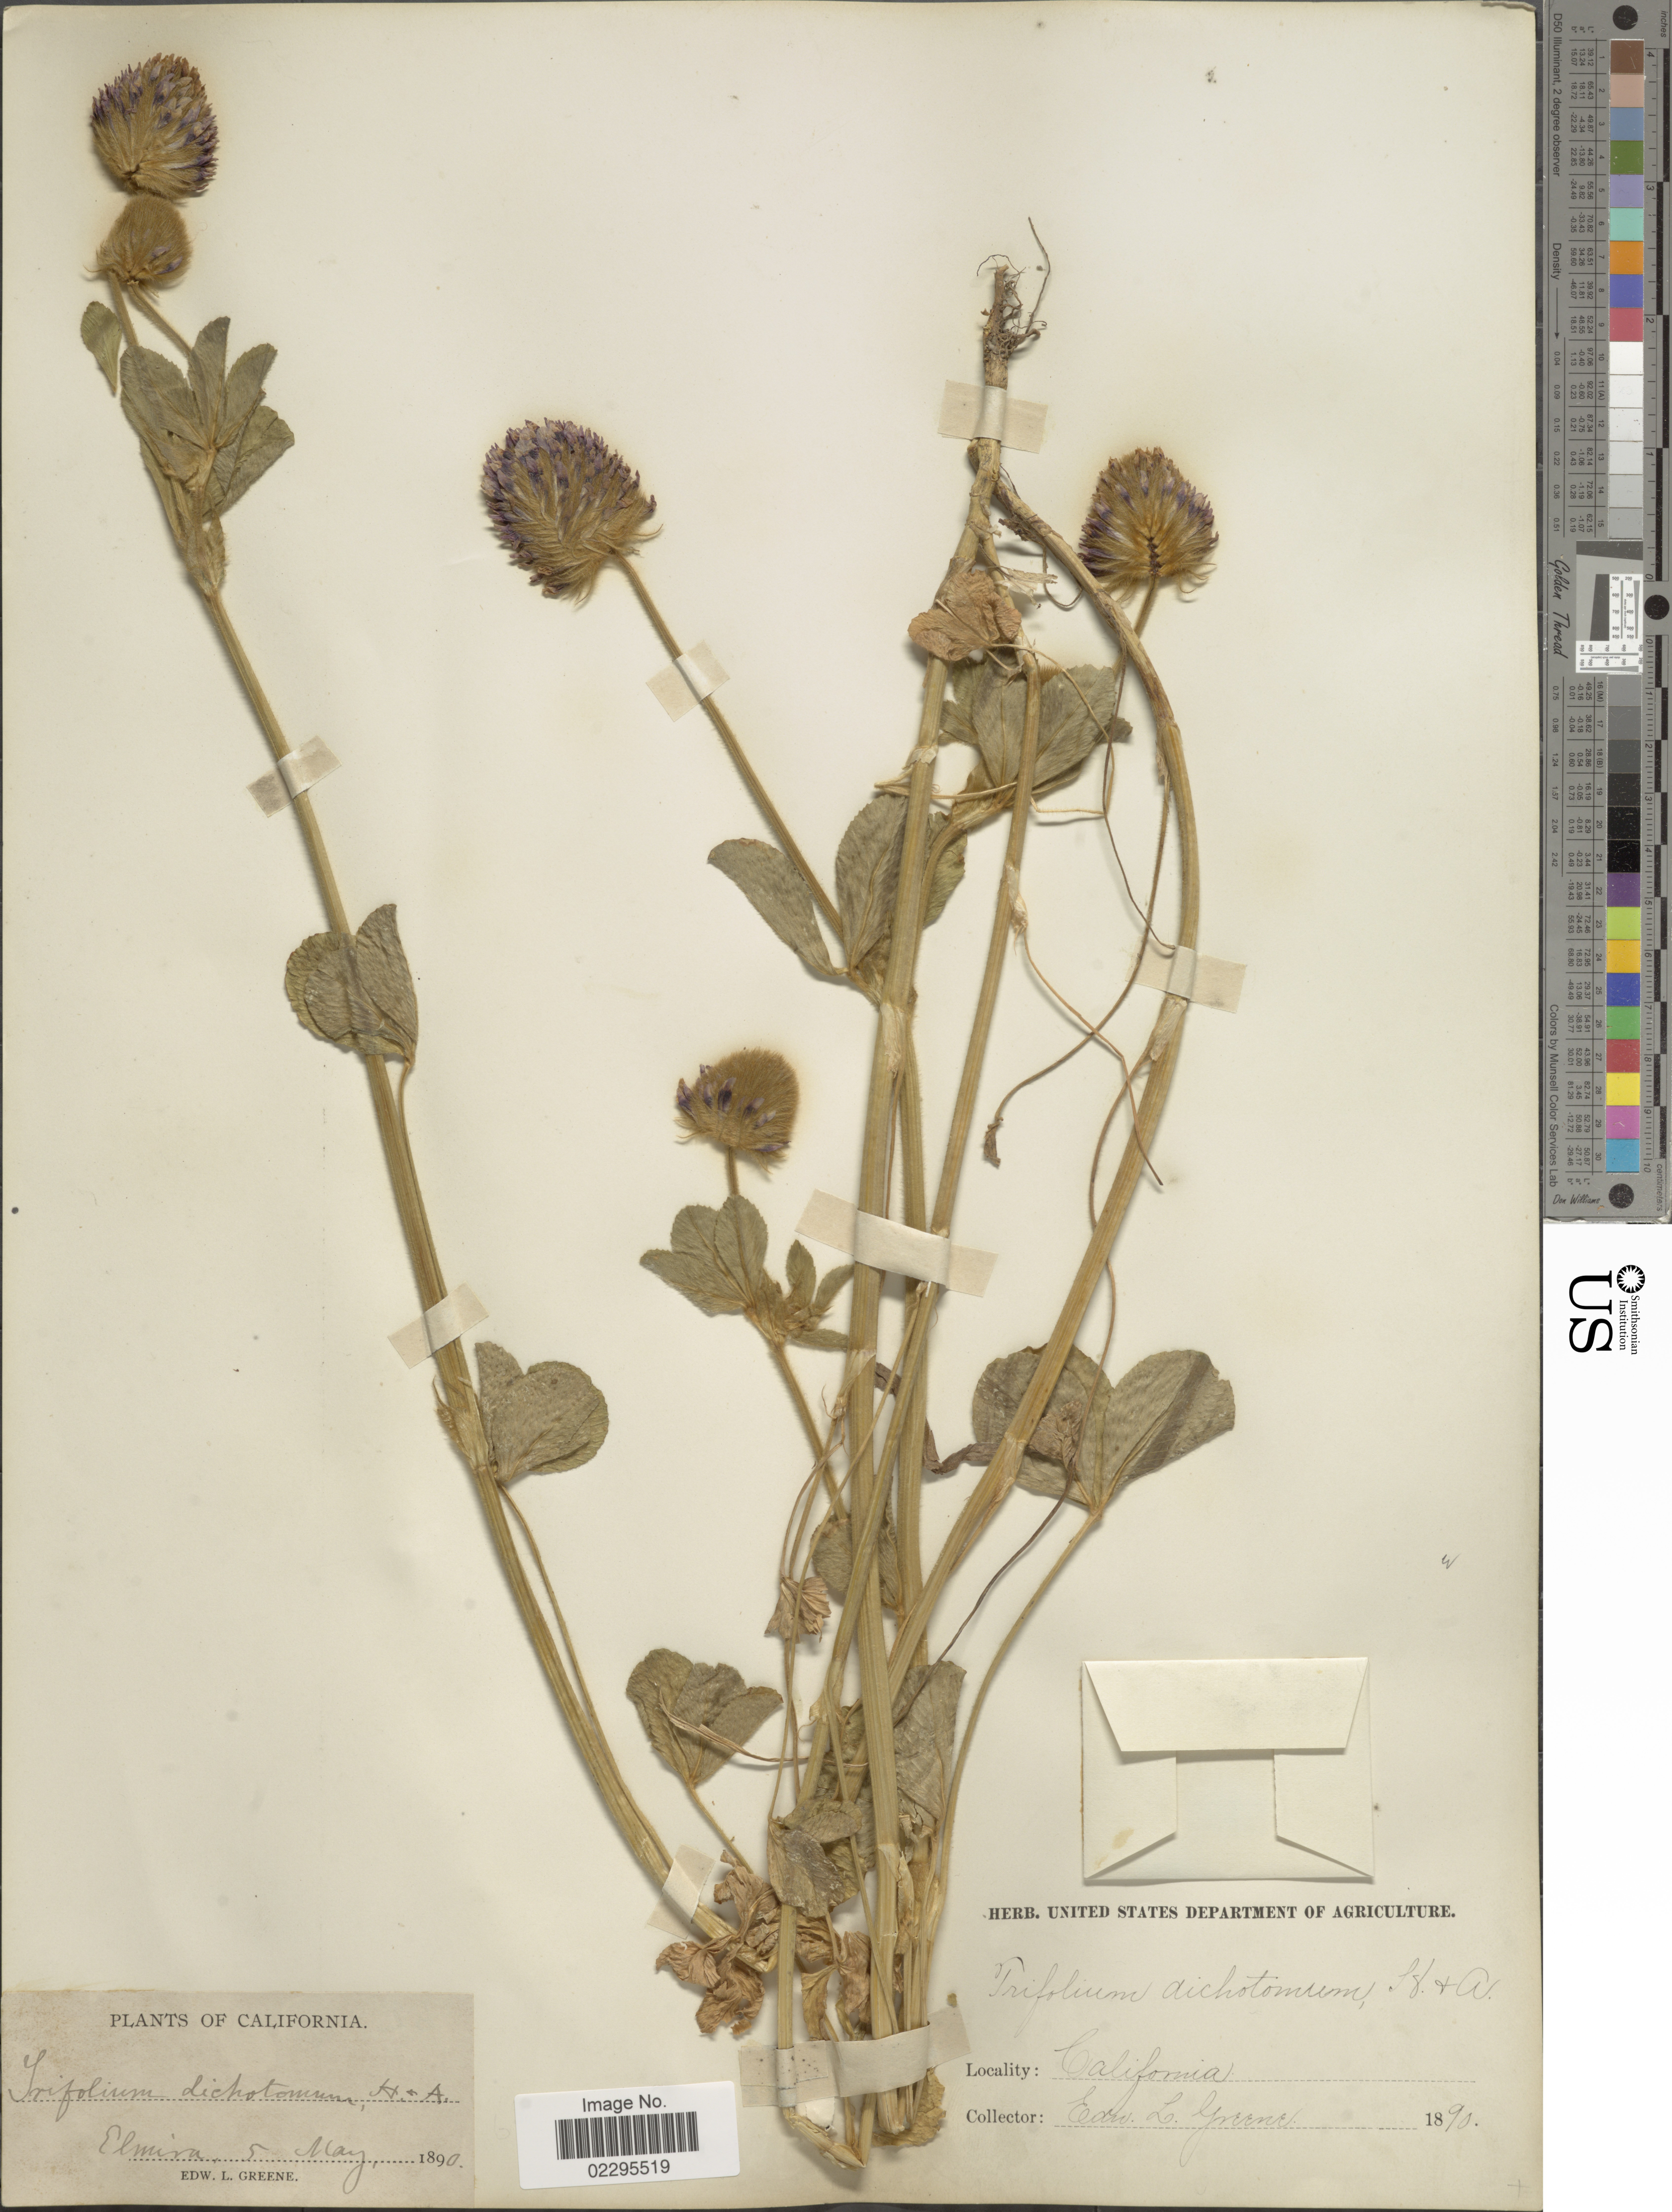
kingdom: Plantae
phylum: Tracheophyta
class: Magnoliopsida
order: Fabales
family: Fabaceae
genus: Trifolium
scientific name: Trifolium amoenum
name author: Greene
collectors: E. L. Greene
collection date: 1890-05-05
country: United States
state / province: California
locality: Elmira